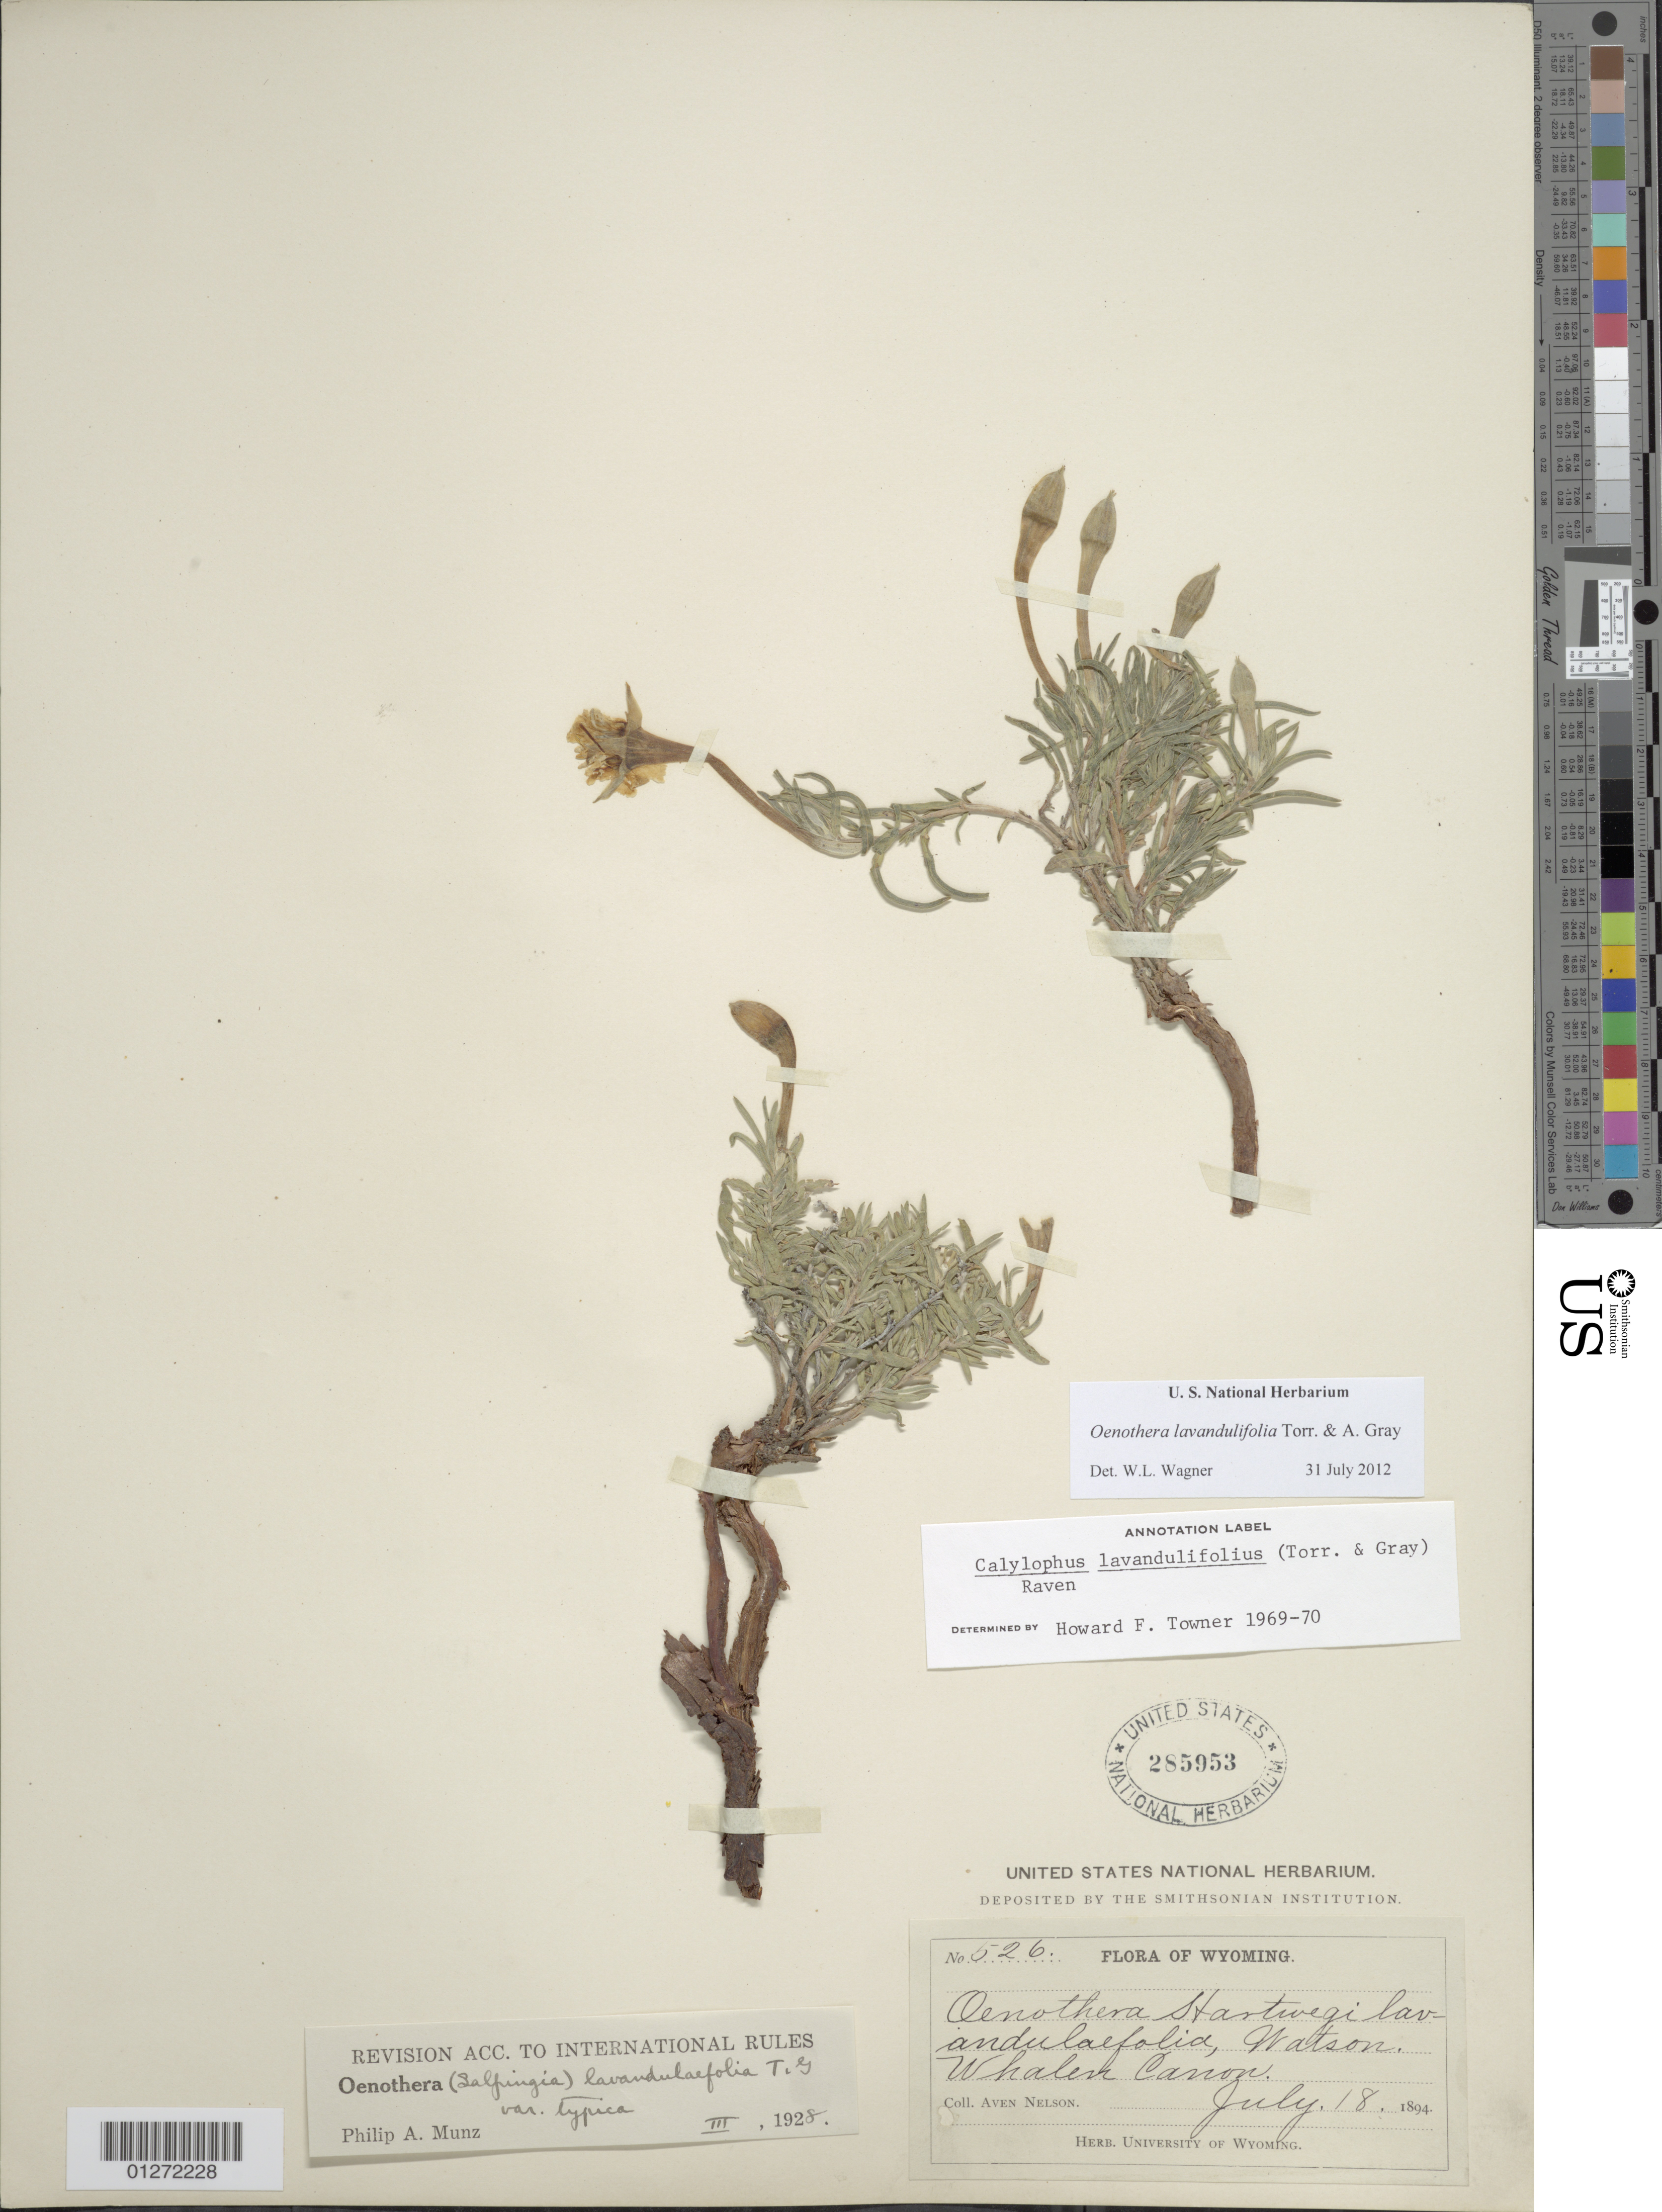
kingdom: Plantae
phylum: Tracheophyta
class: Magnoliopsida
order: Myrtales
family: Onagraceae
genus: Oenothera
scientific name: Oenothera lavandulifolia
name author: Torr. & A. Gray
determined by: Wagner, W. L., (BOT), Smithsonian Institution - National Museum of Natural History (UNITED STATES)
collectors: A. Nelson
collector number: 526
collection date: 1894-07-18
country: United States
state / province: Wyoming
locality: Whalen Canon.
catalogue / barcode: US 285953